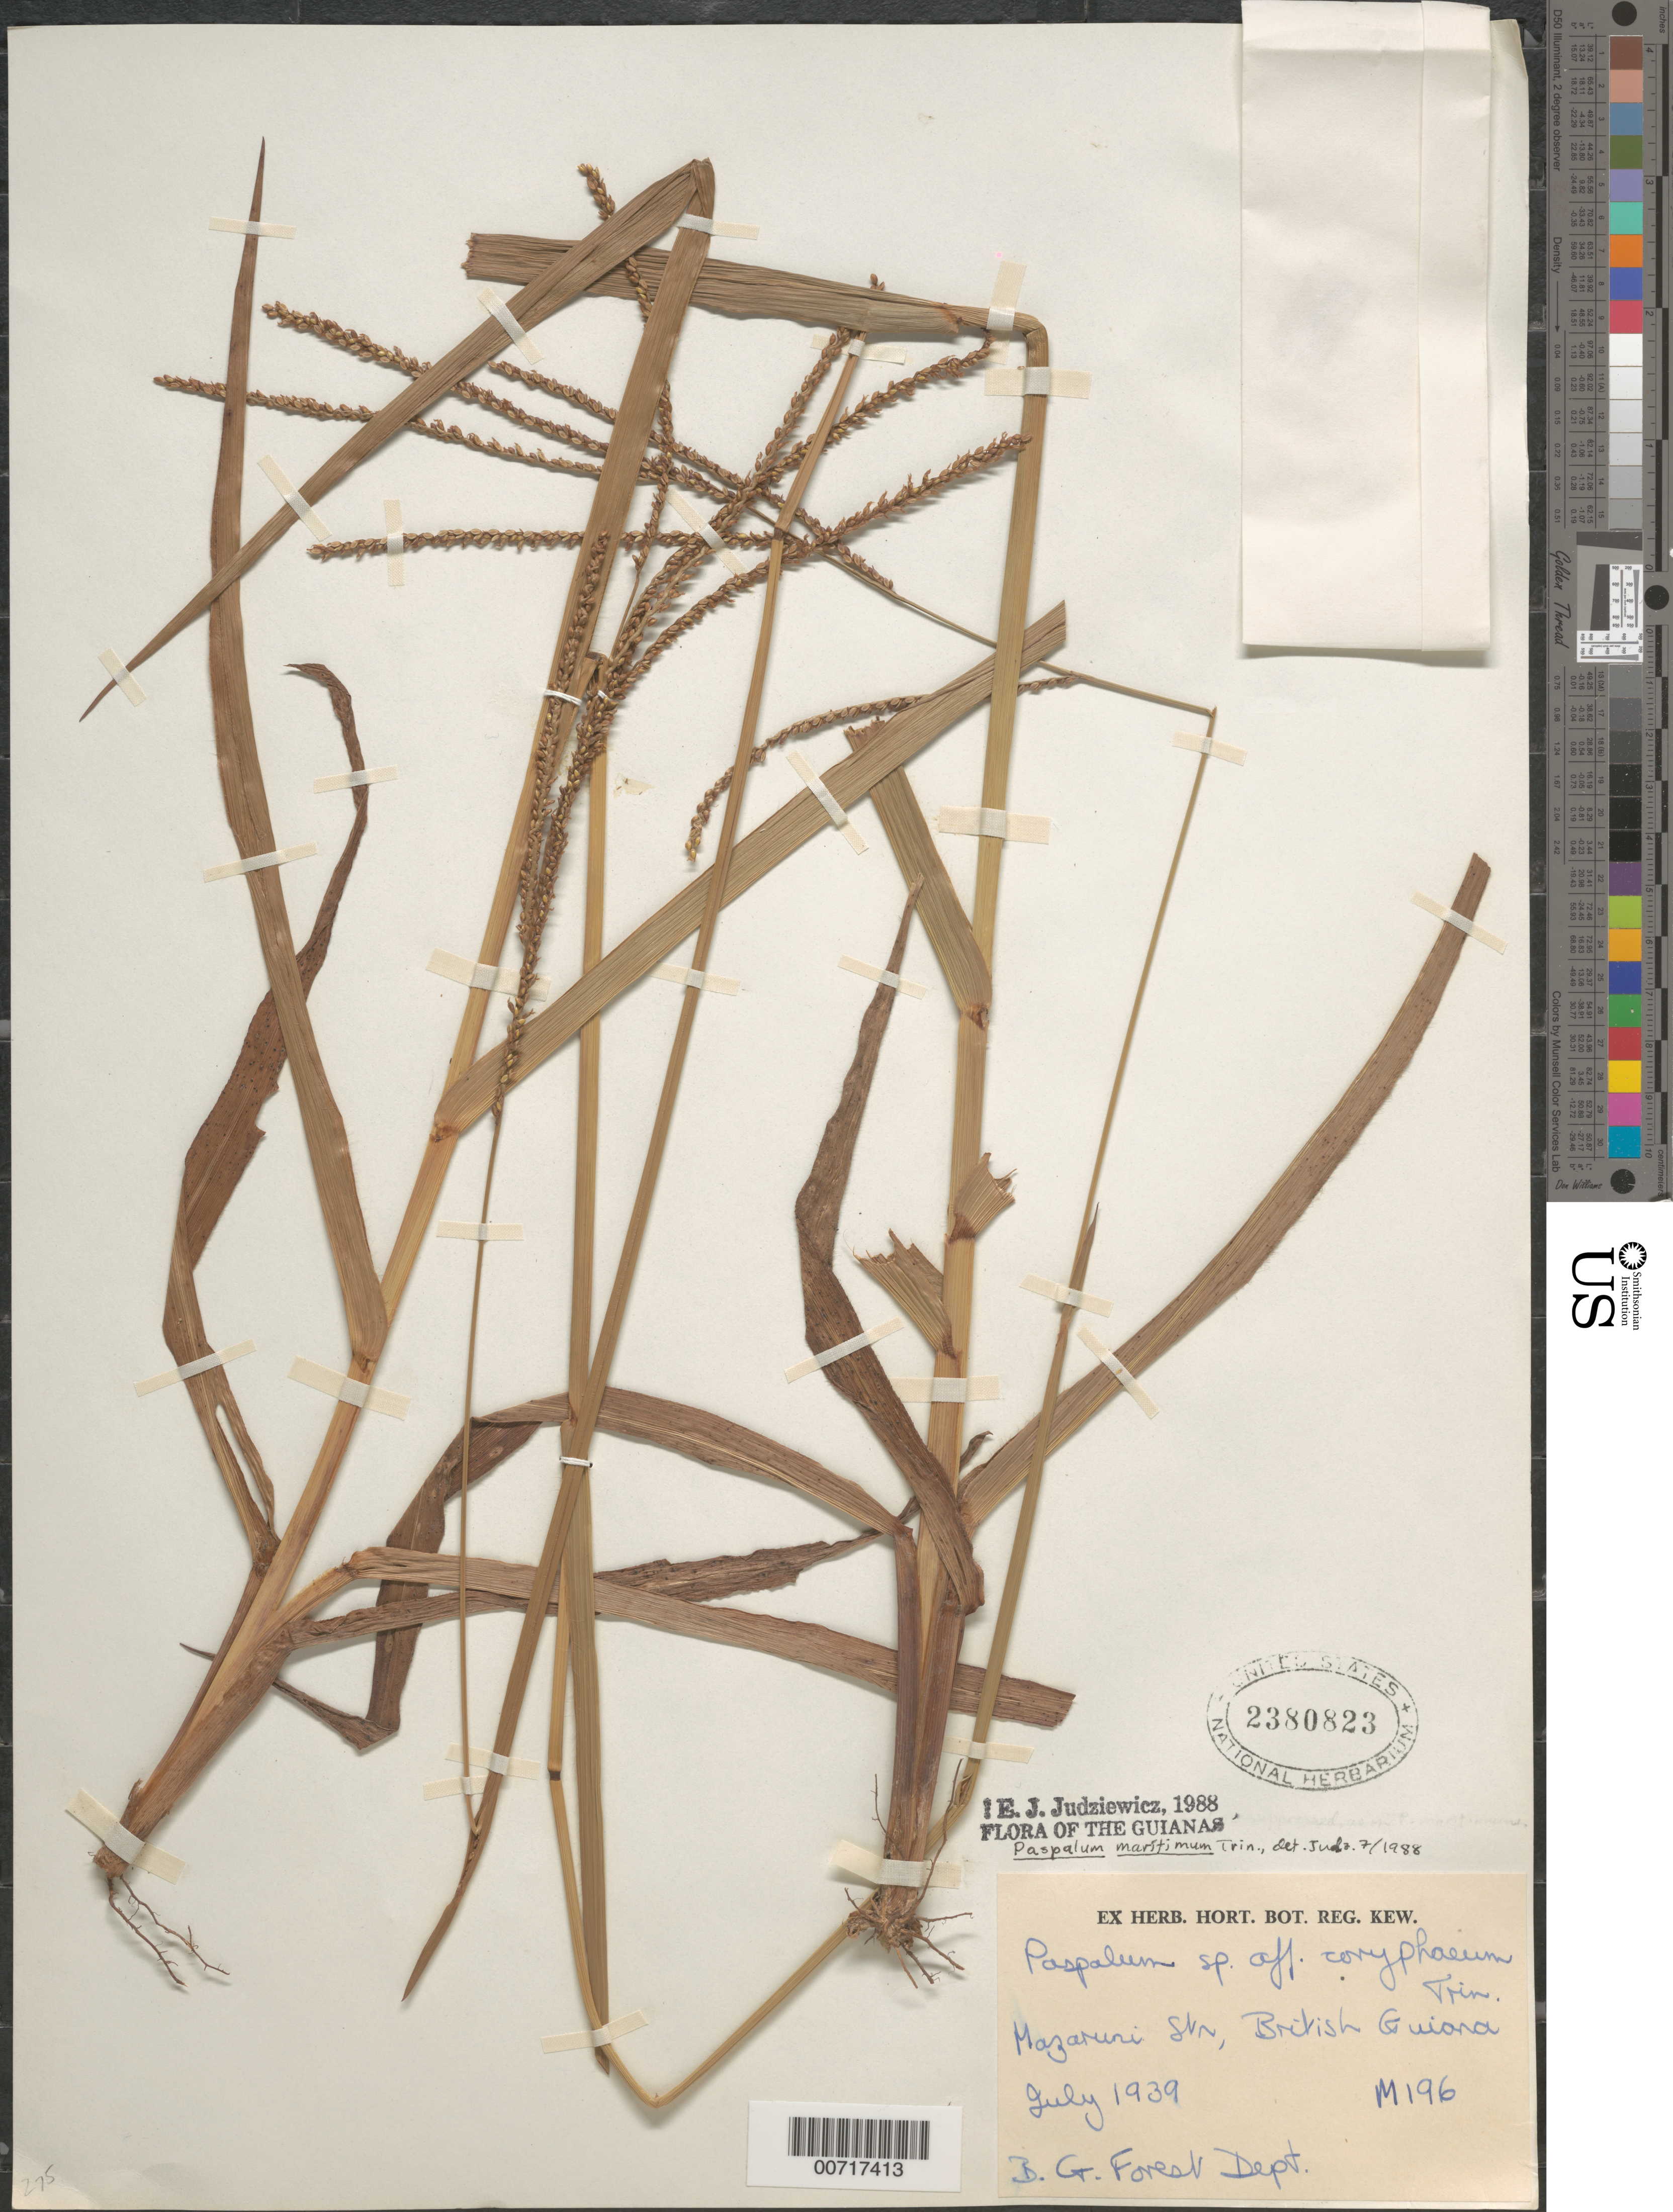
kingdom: Plantae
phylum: Tracheophyta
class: Liliopsida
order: Poales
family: Poaceae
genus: Paspalum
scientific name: Paspalum maritimum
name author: Trin.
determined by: Judziewicz, E. J.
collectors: Forest Dept. B. G. & British Guiana Forestry Dept.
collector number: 196 M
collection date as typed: Jul-39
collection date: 1939-07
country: Guyana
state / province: Cuyuni-Mazaruni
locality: Mazaruni Station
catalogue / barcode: US 2380823